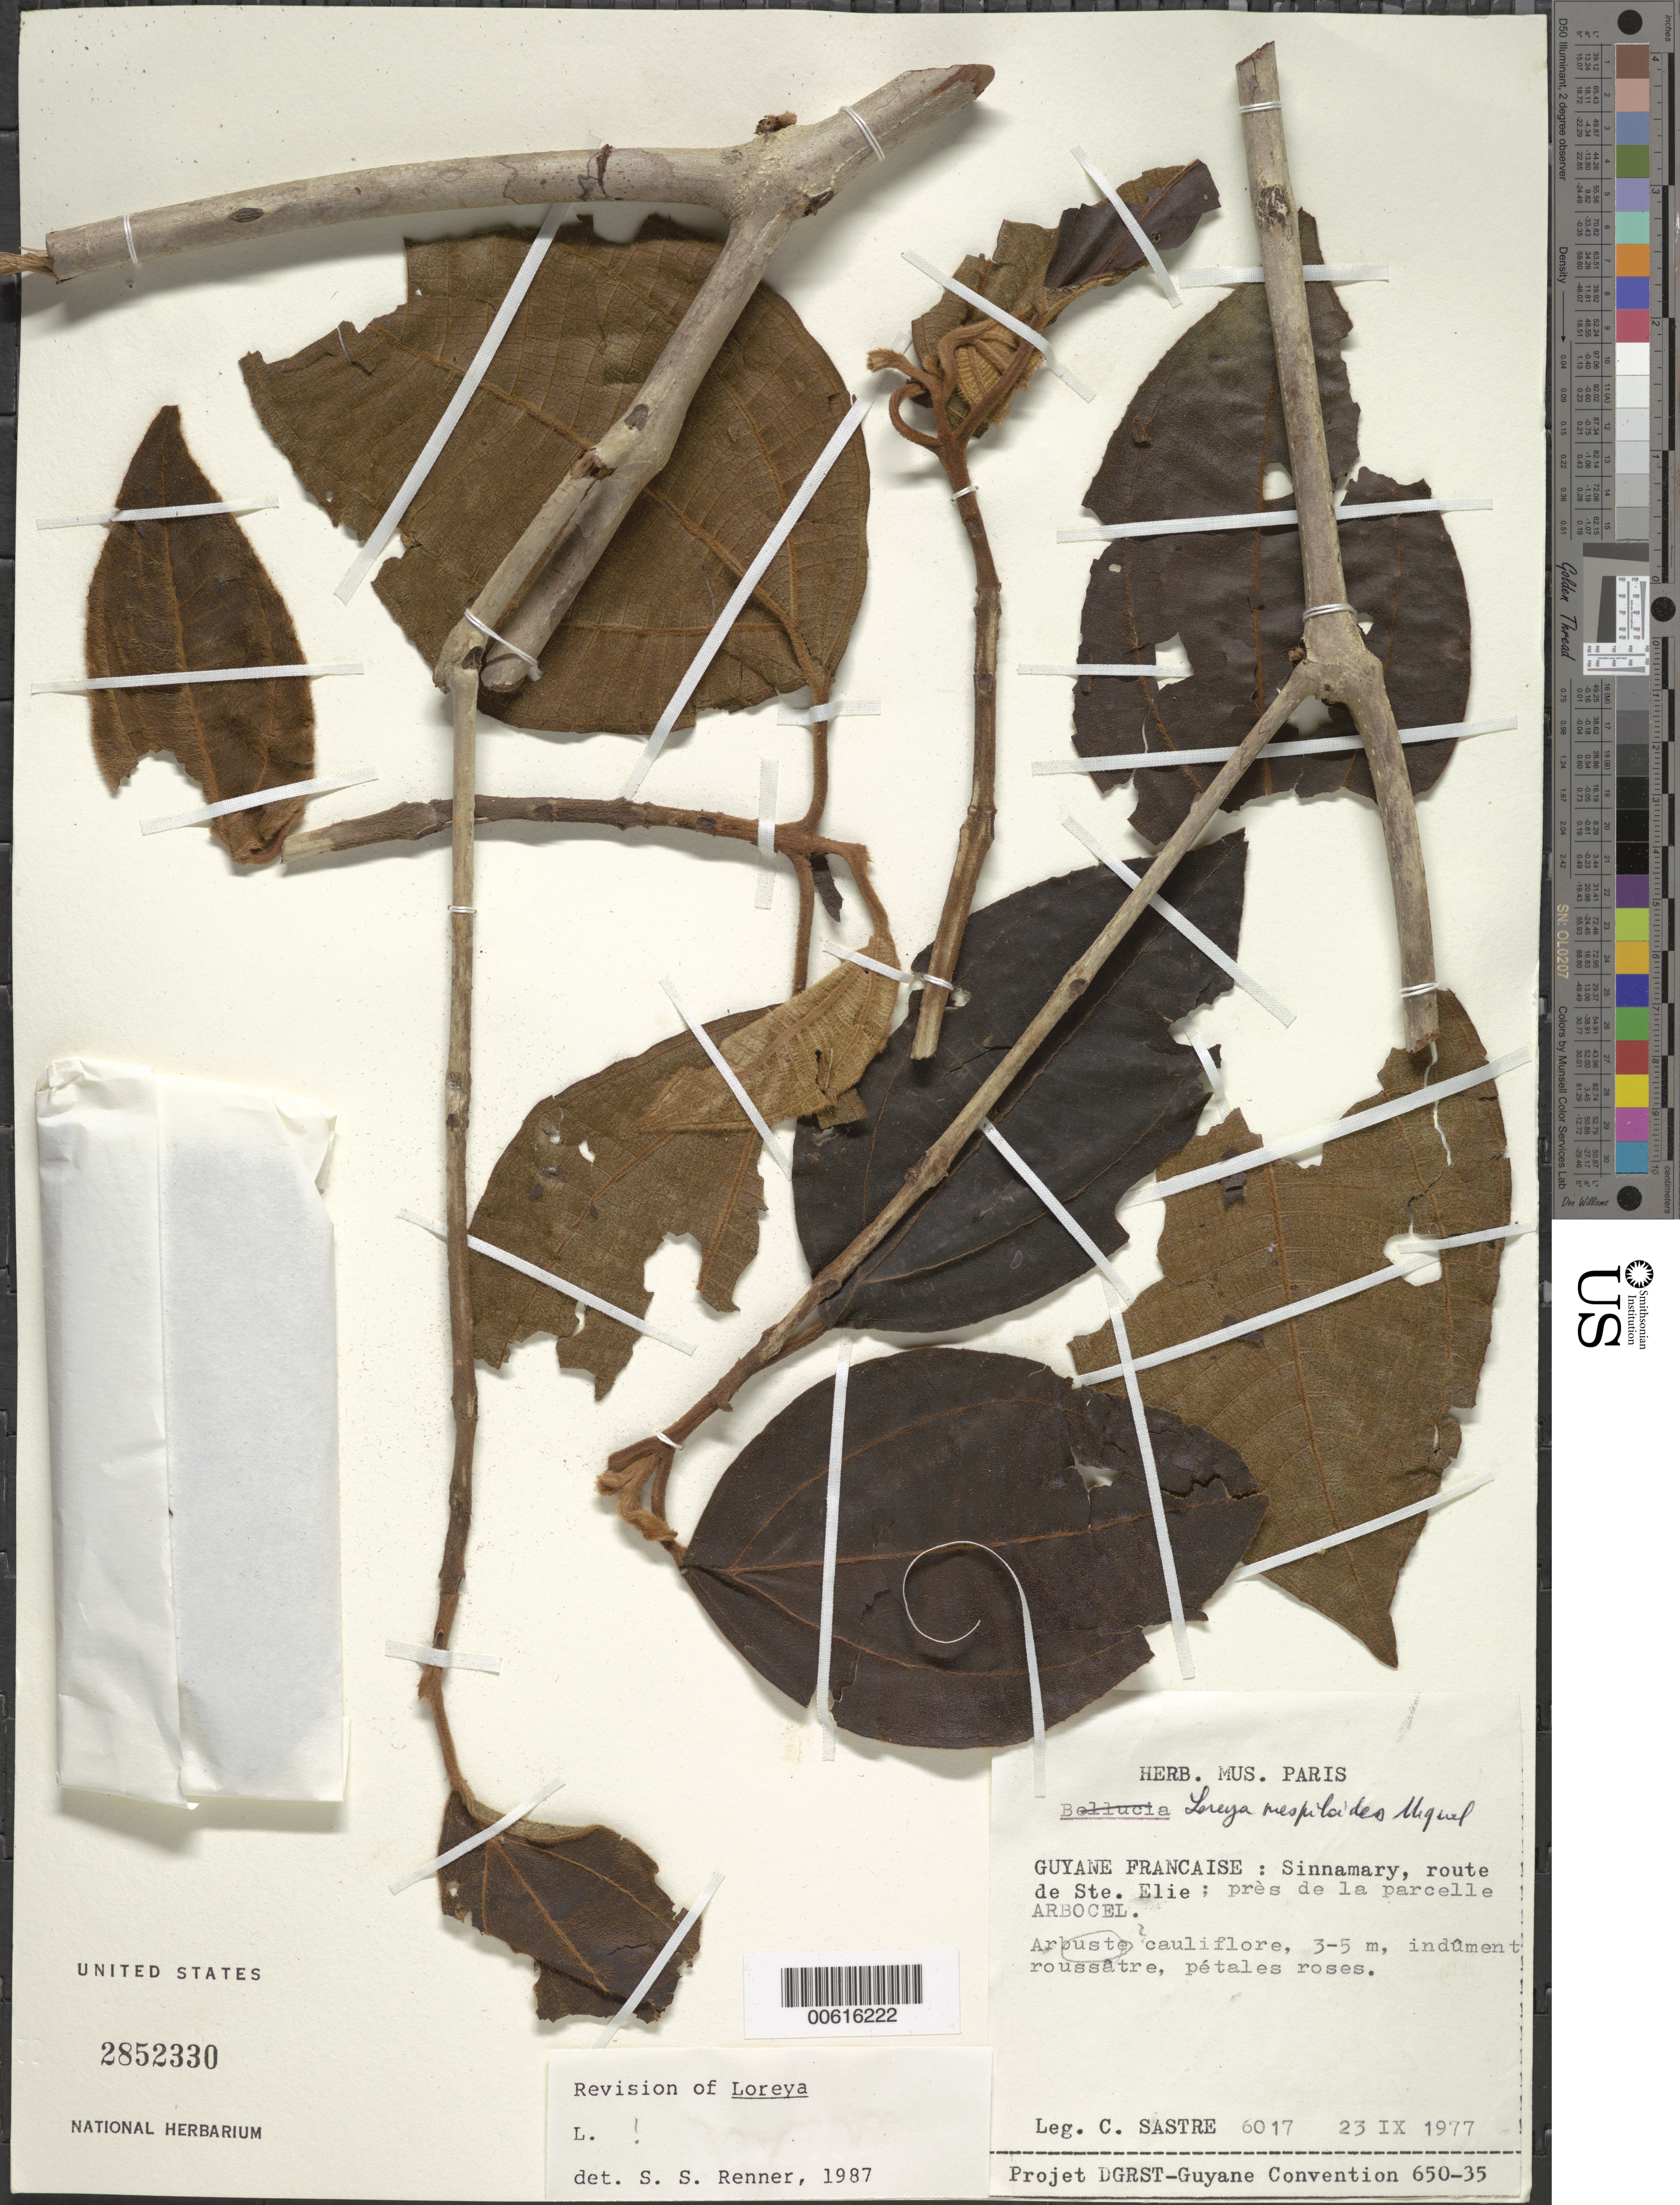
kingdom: Plantae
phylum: Tracheophyta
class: Magnoliopsida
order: Myrtales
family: Melastomataceae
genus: Bellucia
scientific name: Bellucia mespiloides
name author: (Miq.) J.F. Macbr.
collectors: C. H. L. Sastre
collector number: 6017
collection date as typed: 23-Sep-77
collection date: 1977-09-23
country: French Guiana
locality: Sinnamary, Piste de Saint-Élie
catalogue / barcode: US 2852330